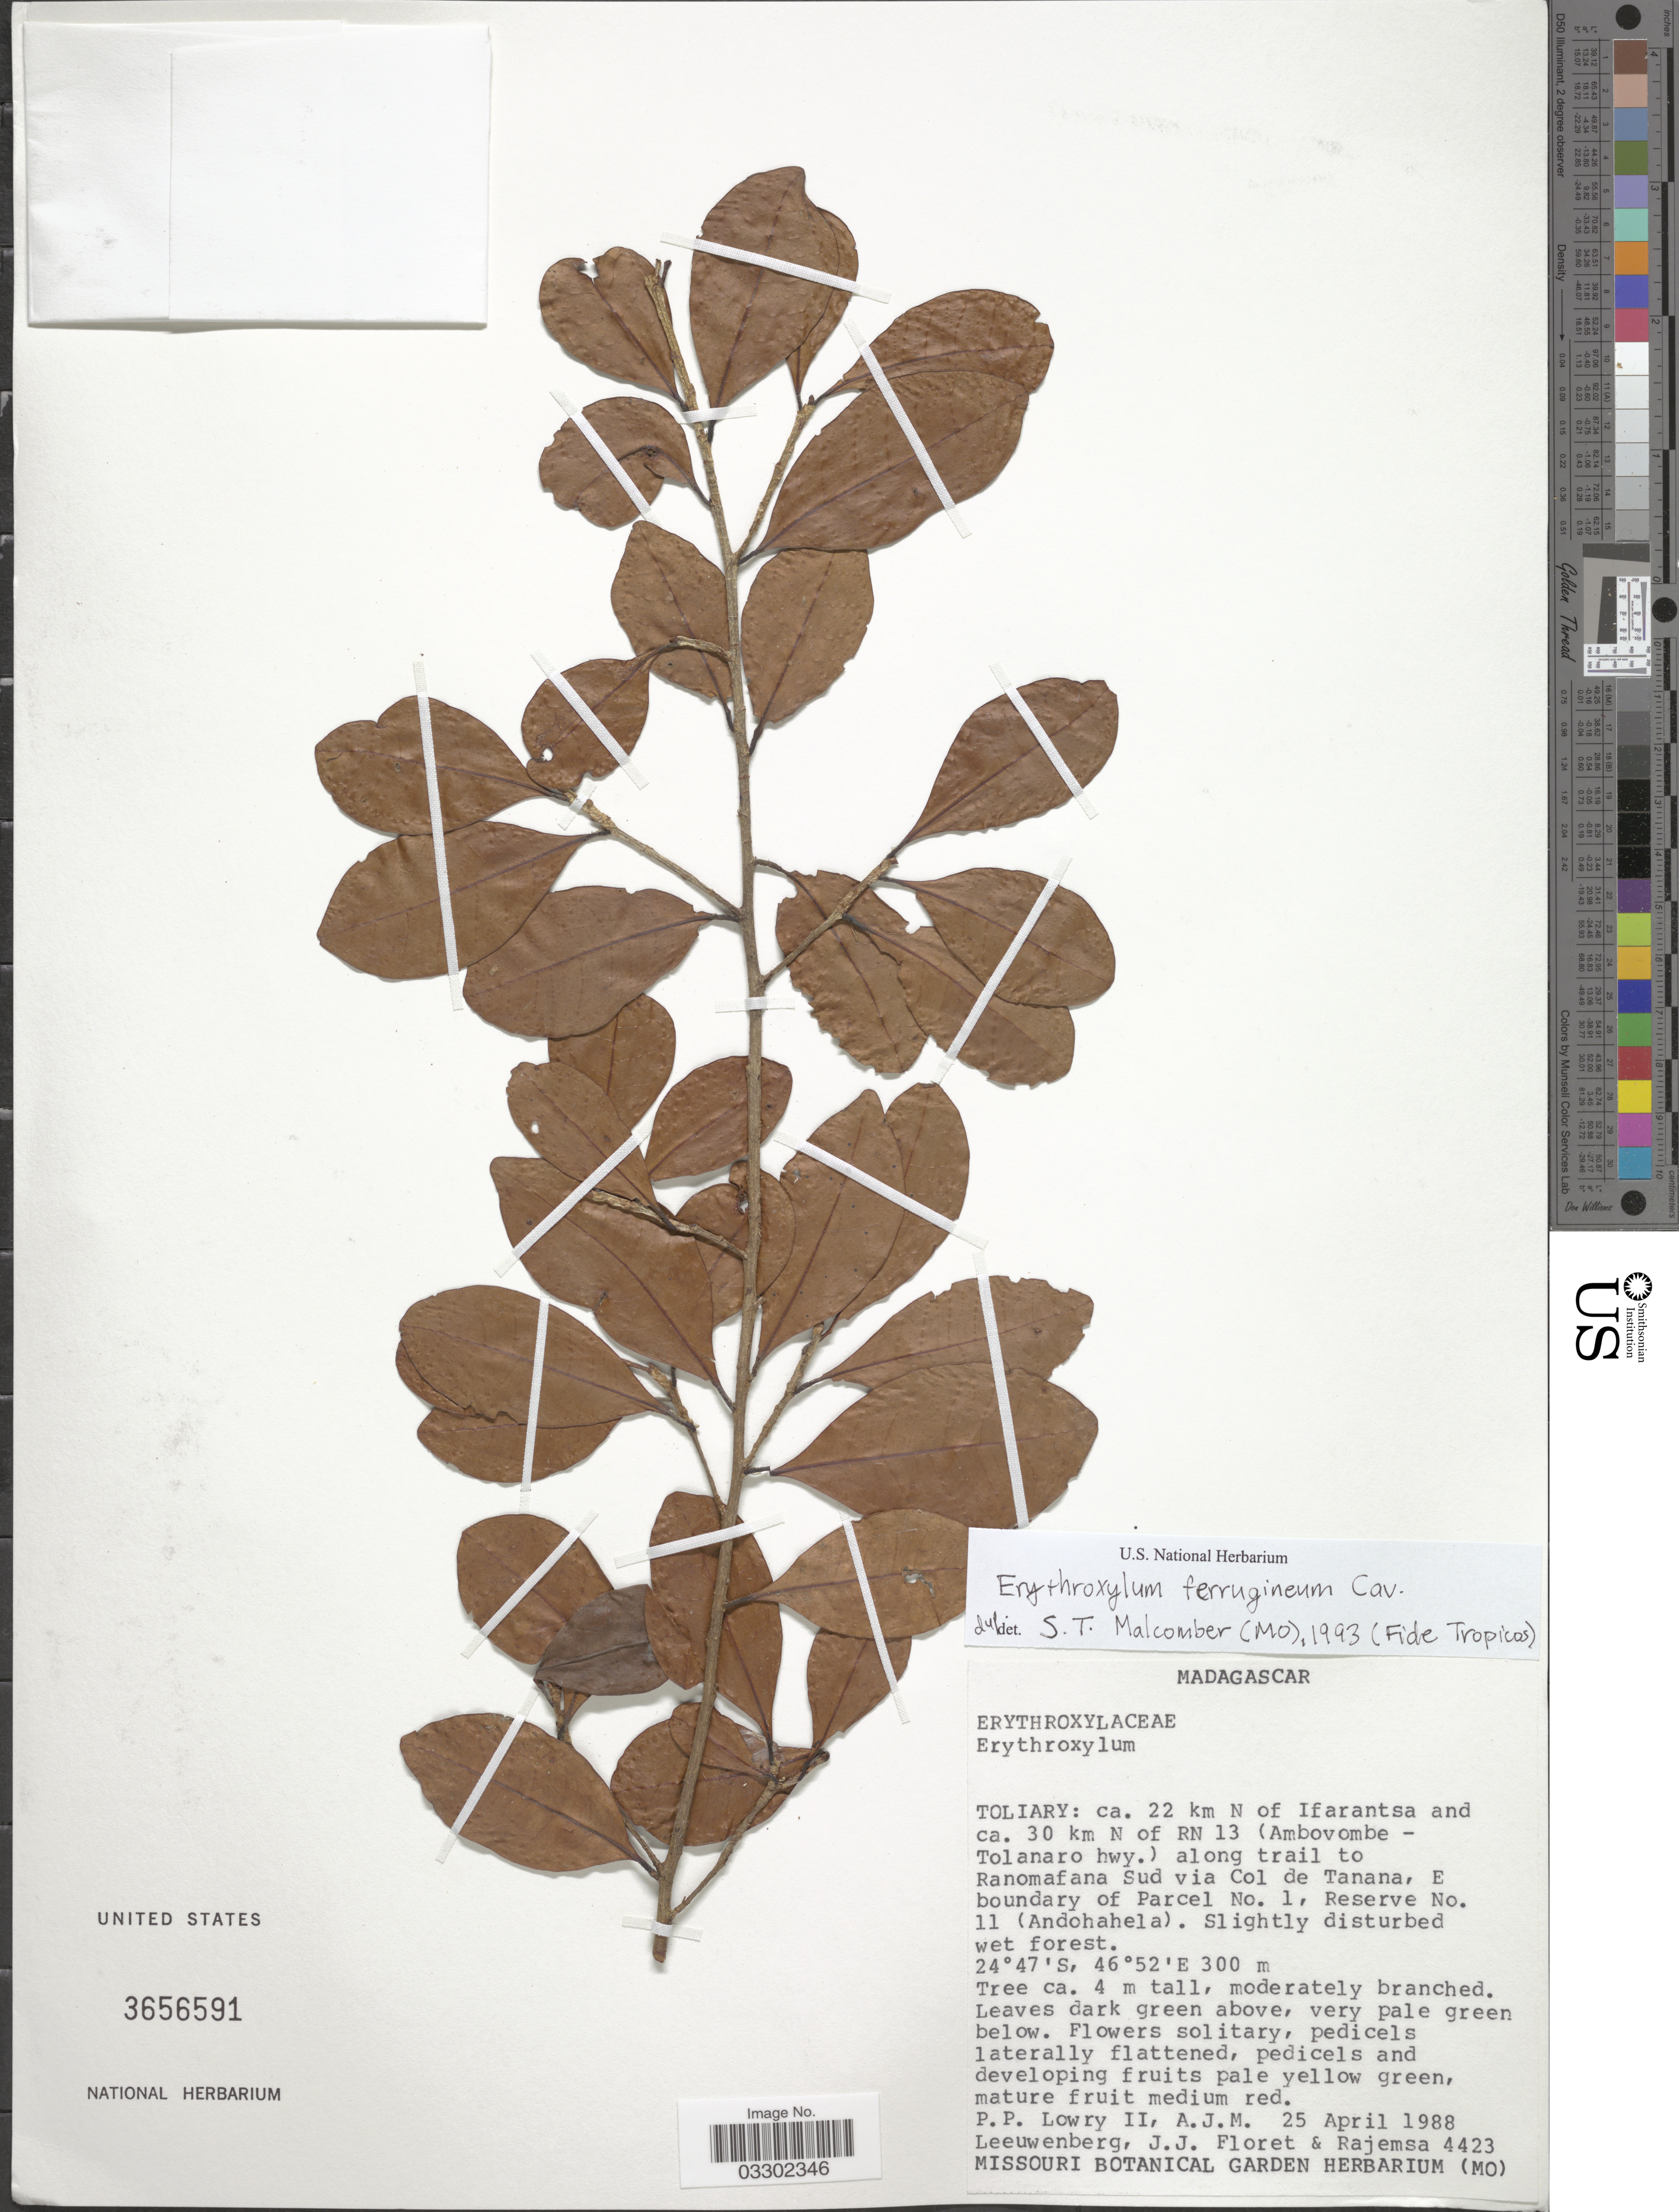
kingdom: Plantae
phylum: Tracheophyta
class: Magnoliopsida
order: Malpighiales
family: Erythroxylaceae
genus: Erythroxylum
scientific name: Erythroxylum ferrugineum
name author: Cav.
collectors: P. Lowry, A. J. M. Leeuwenberg, J. Floret & -. Rajemsa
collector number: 4423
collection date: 1988-04-25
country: Madagascar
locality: Toliary: ca. 22 km N of Ifanrantsa and ca. 30 km N of RN 13 (Ambovombe - Tolanaro hwy.) along trail to Ranomafana Sud via Col de Tanana, E boundary of Parcel No. 1, Reserce No. 11 (Andohahela).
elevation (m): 300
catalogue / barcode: US 3656591